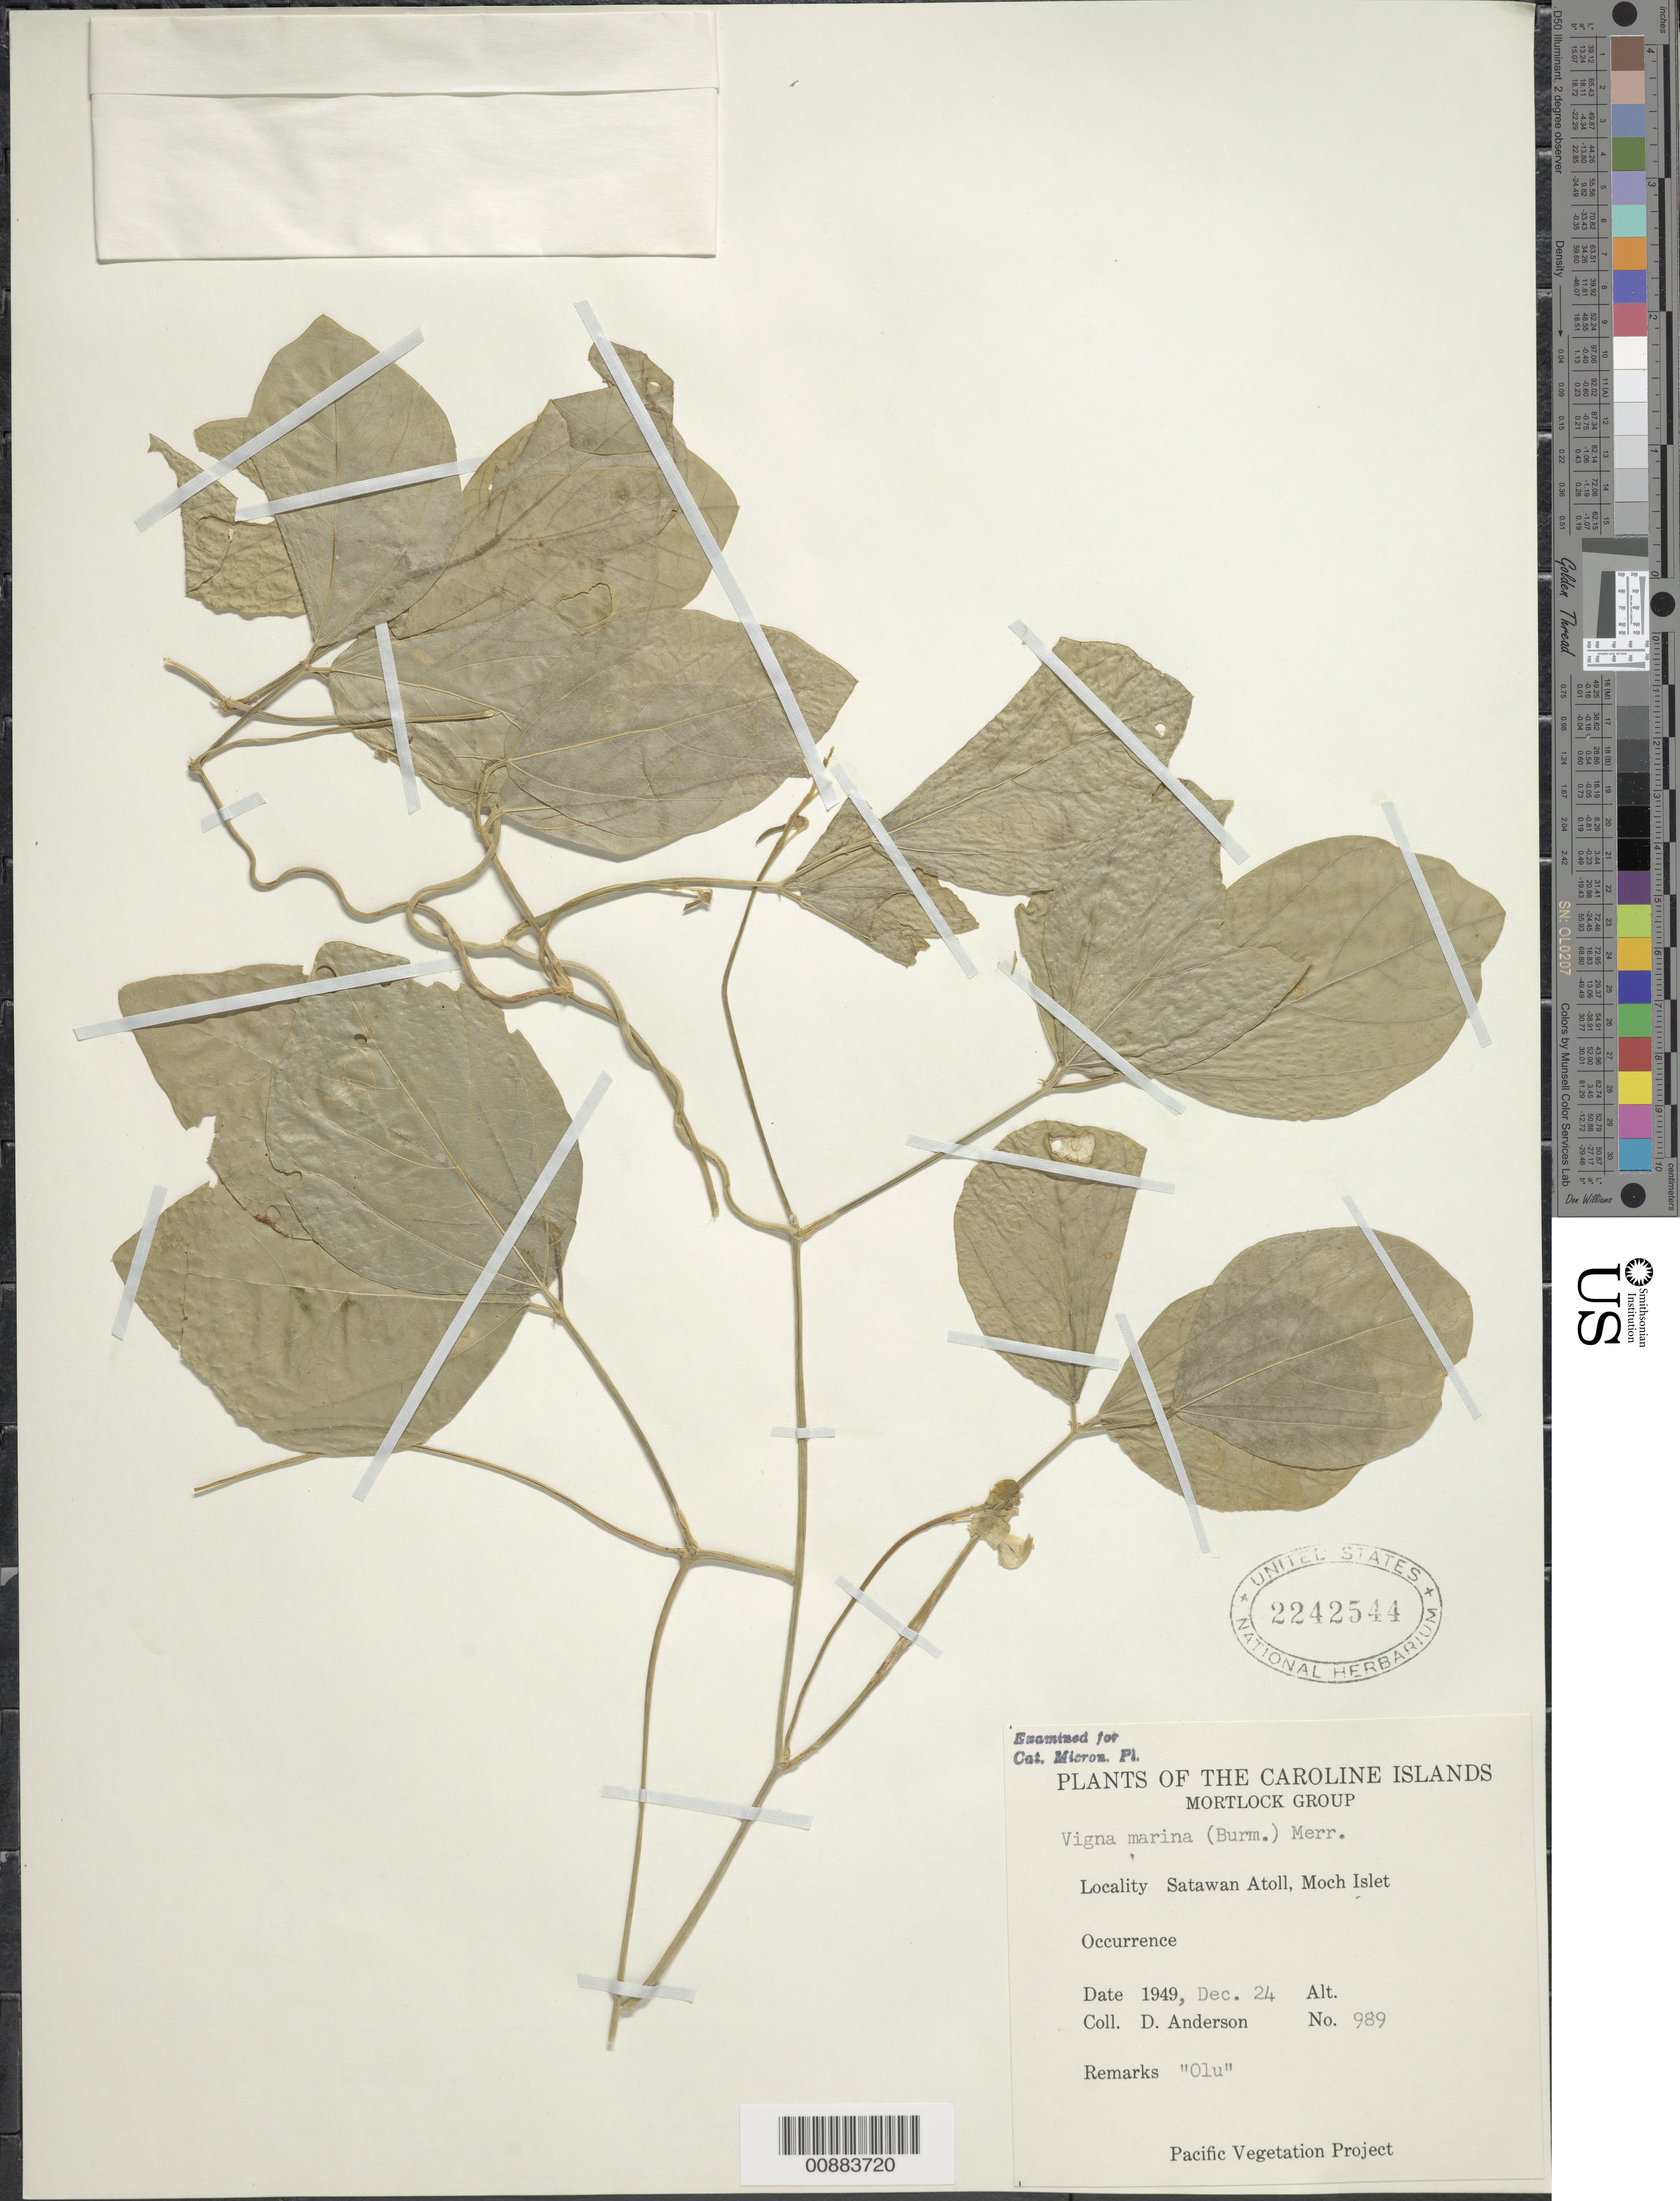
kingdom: Plantae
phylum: Tracheophyta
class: Magnoliopsida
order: Fabales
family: Fabaceae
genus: Vigna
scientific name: Vigna marina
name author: (Burm.) Merr.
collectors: D. Anderson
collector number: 989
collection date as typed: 24 Dec 1949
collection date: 1949-12-24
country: Micronesia, Federated States of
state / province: Truk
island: Satawan Atoll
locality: Moch Islet, Mortlock Is.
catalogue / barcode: US 2242544